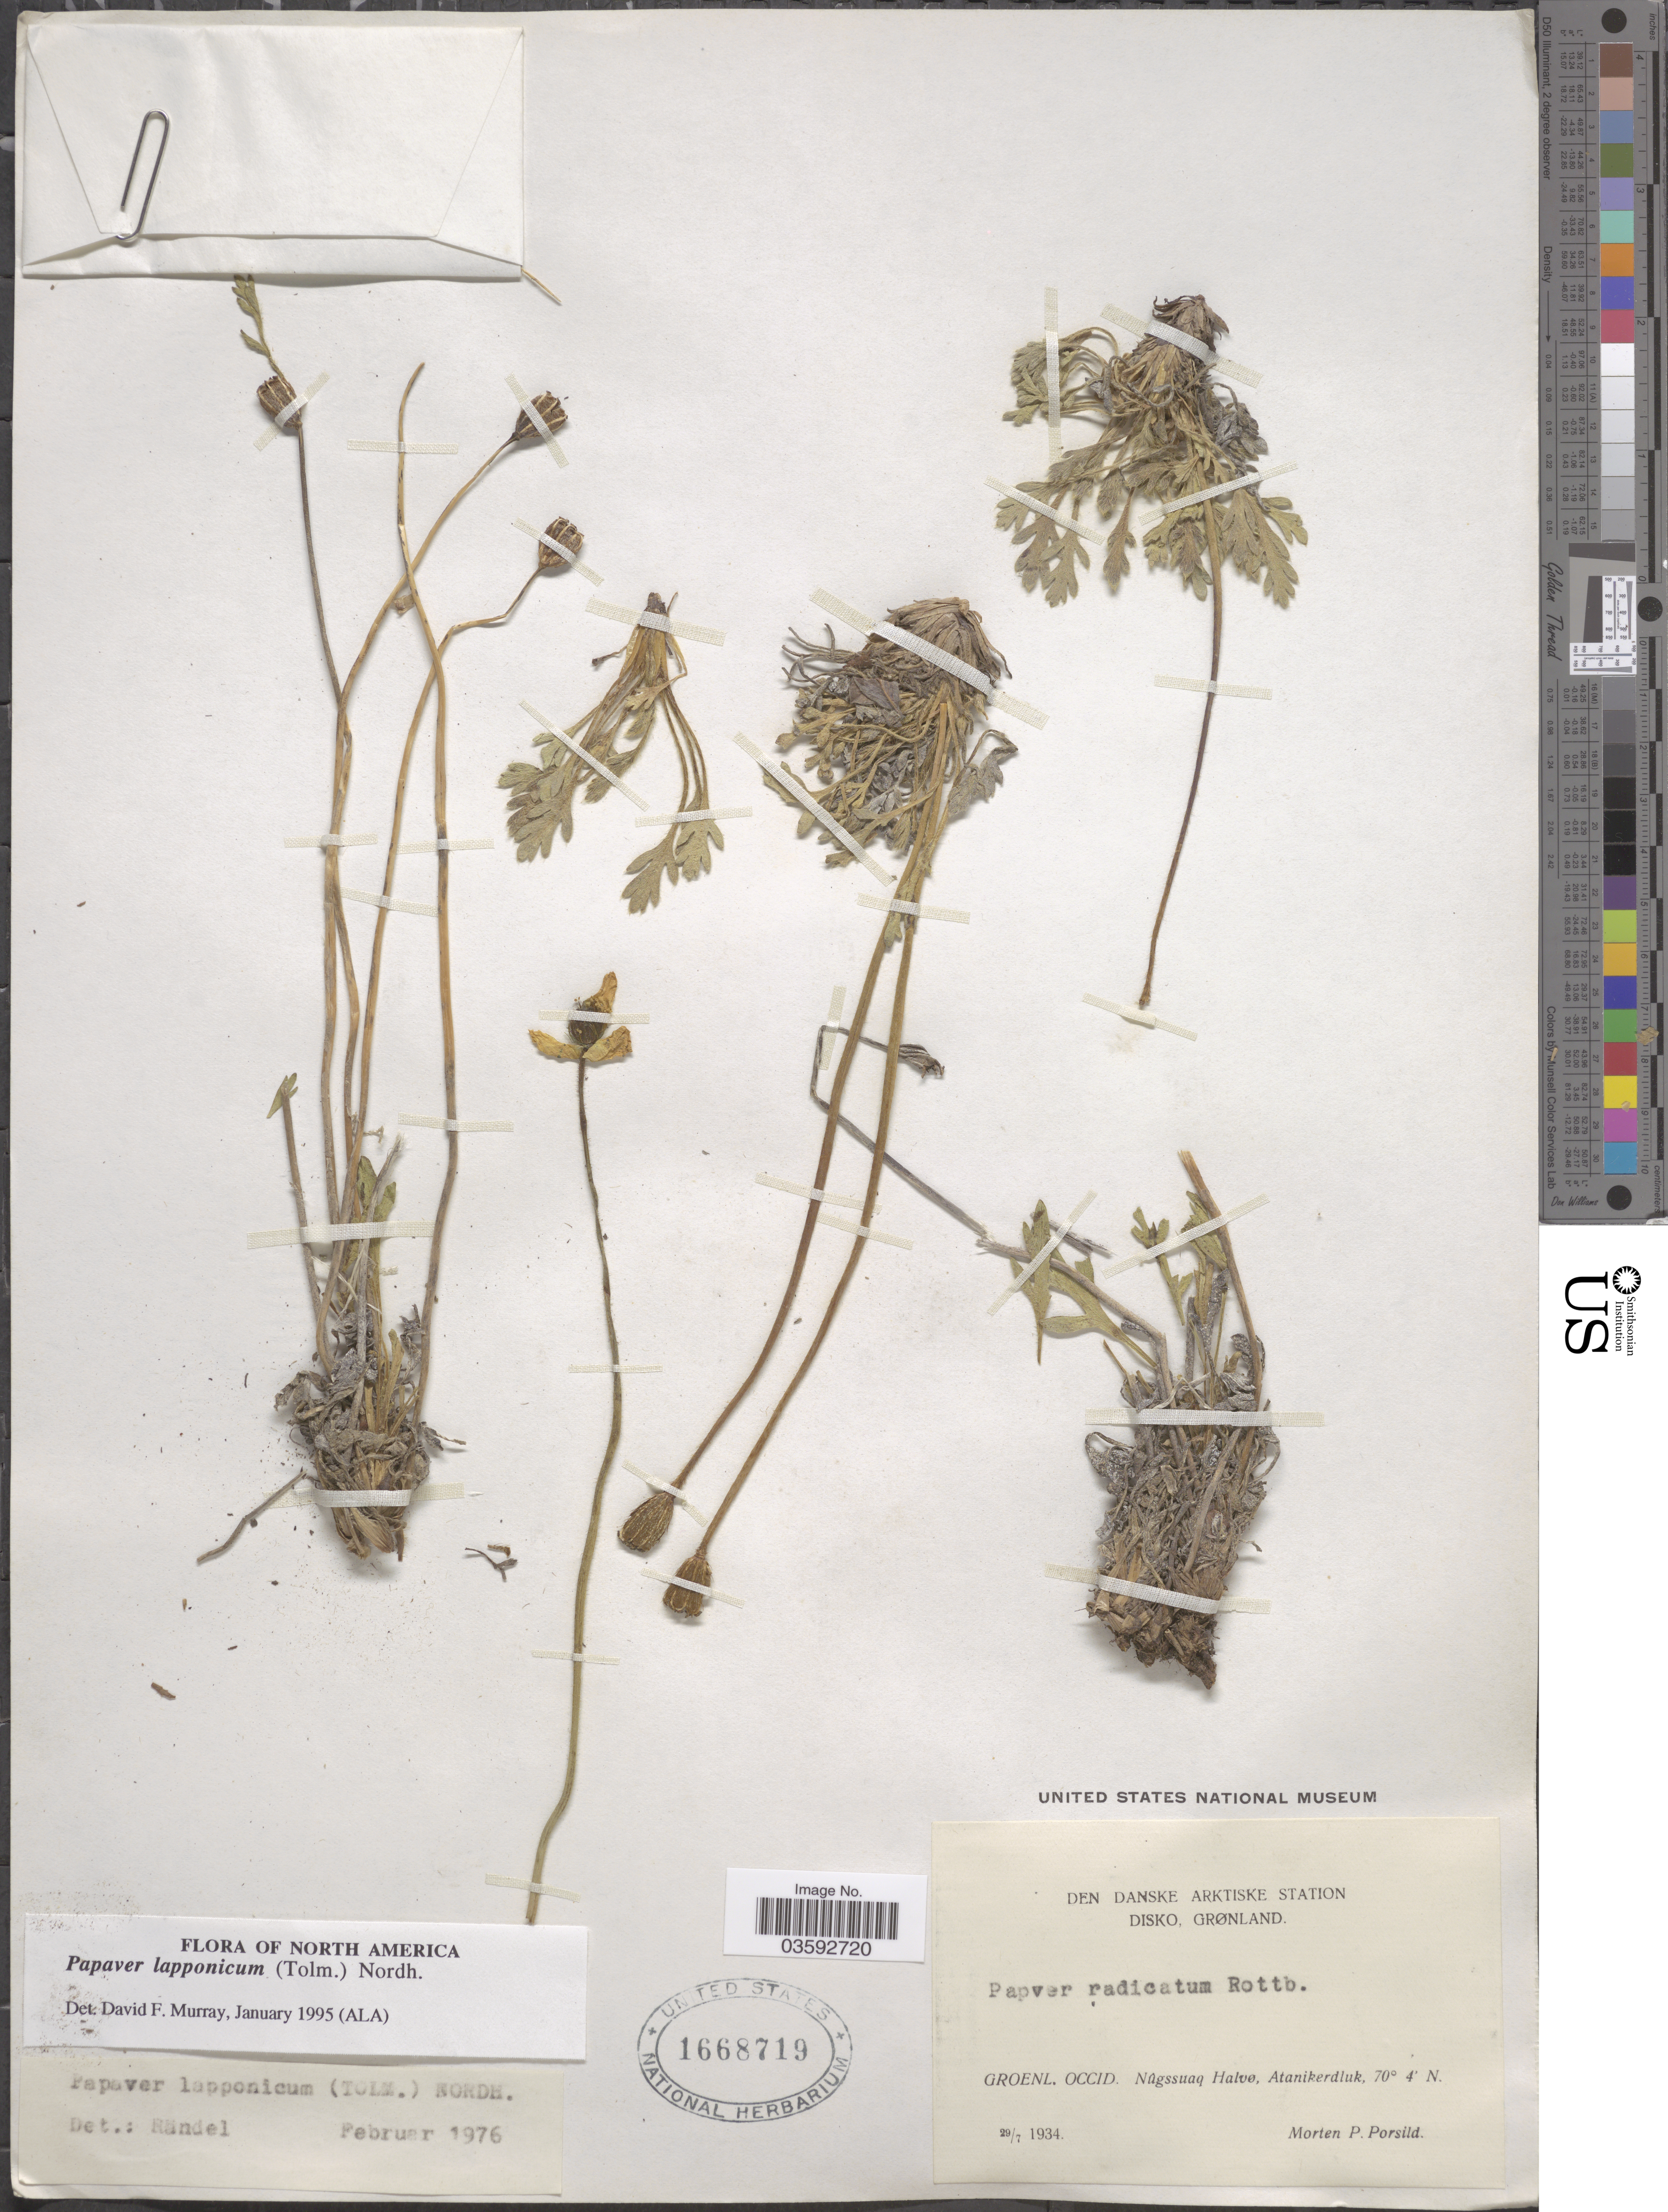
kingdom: Plantae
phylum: Tracheophyta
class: Magnoliopsida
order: Ranunculales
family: Papaveraceae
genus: Papaver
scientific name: Papaver lapponicum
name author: (Tolm.) Nordh.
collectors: M. P. Porsild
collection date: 1934-07-29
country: Greenland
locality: Den Danske Arktiske Station Disko, Grønland. Groenl. Occid. Nûgssuaq Halvø, Atanikerdluk.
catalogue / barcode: US 1668719